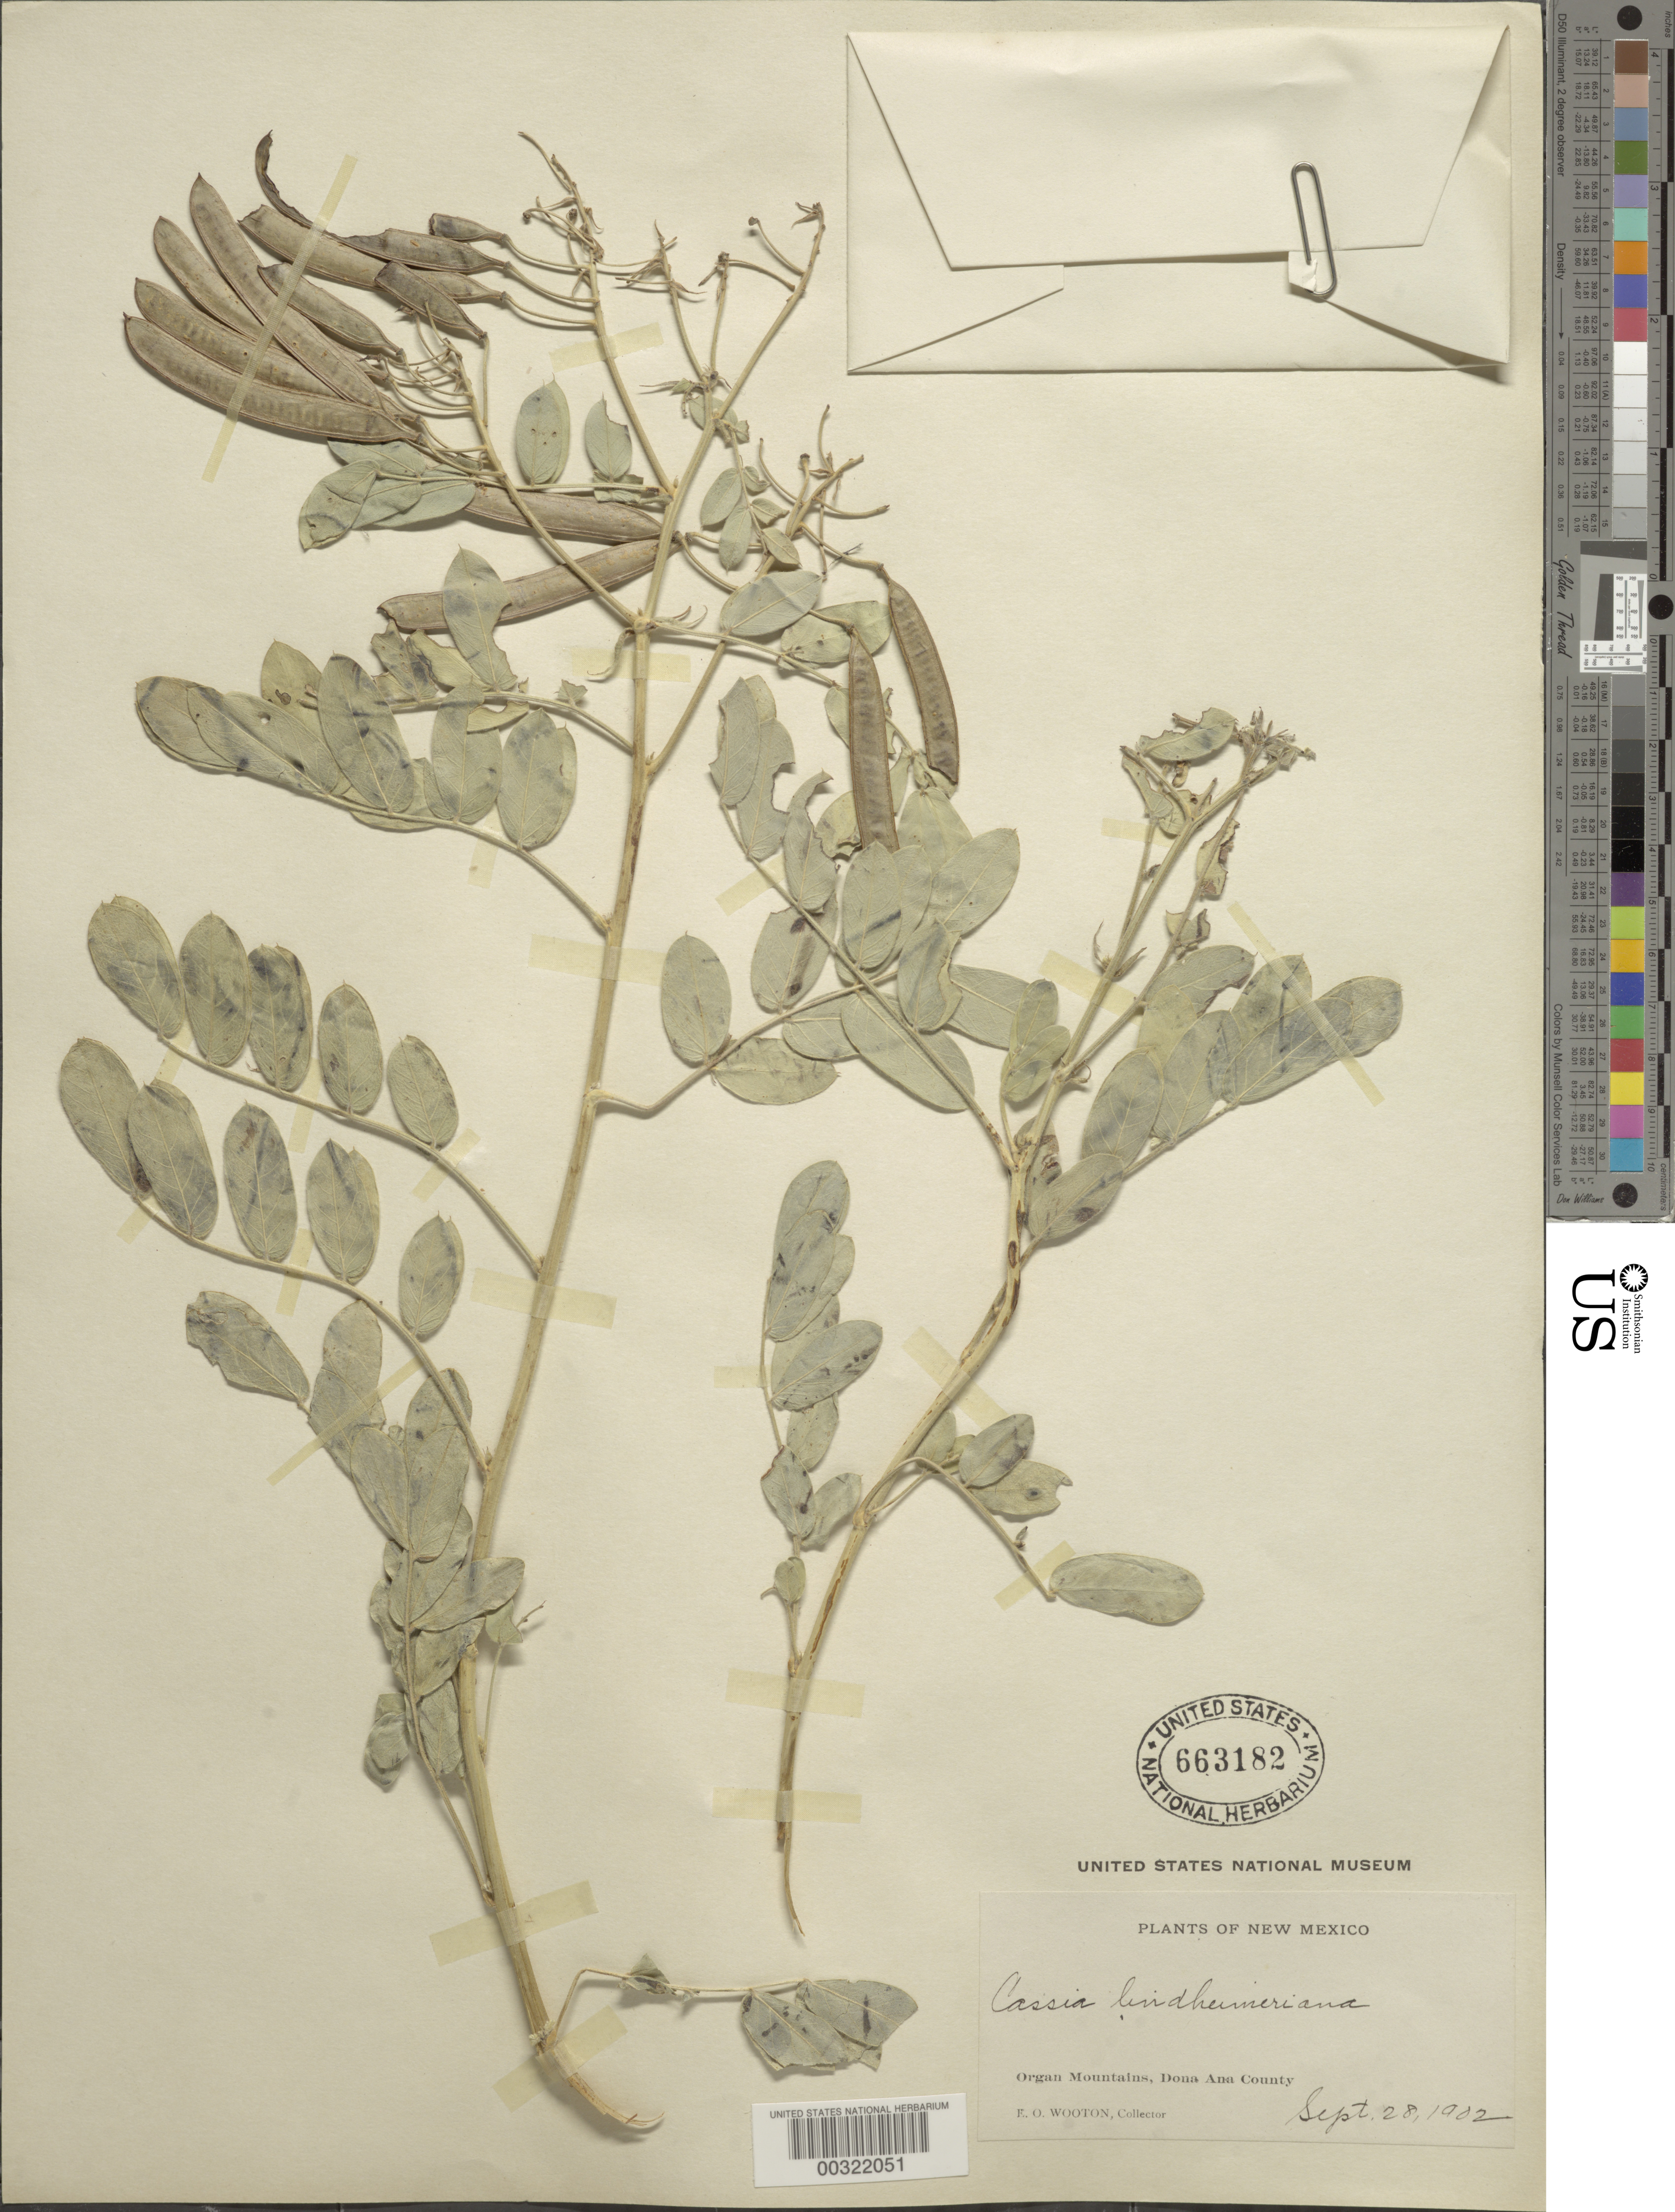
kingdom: Plantae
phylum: Tracheophyta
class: Magnoliopsida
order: Fabales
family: Fabaceae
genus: Senna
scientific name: Senna lindheimeriana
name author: (Scheele) H.S. Irwin & Barneby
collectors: E. O. Wooton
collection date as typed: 28 Sep 1902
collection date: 1902-09-28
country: United States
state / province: New Mexico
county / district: Dona Ana County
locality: Organ Mountains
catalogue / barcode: US 663182